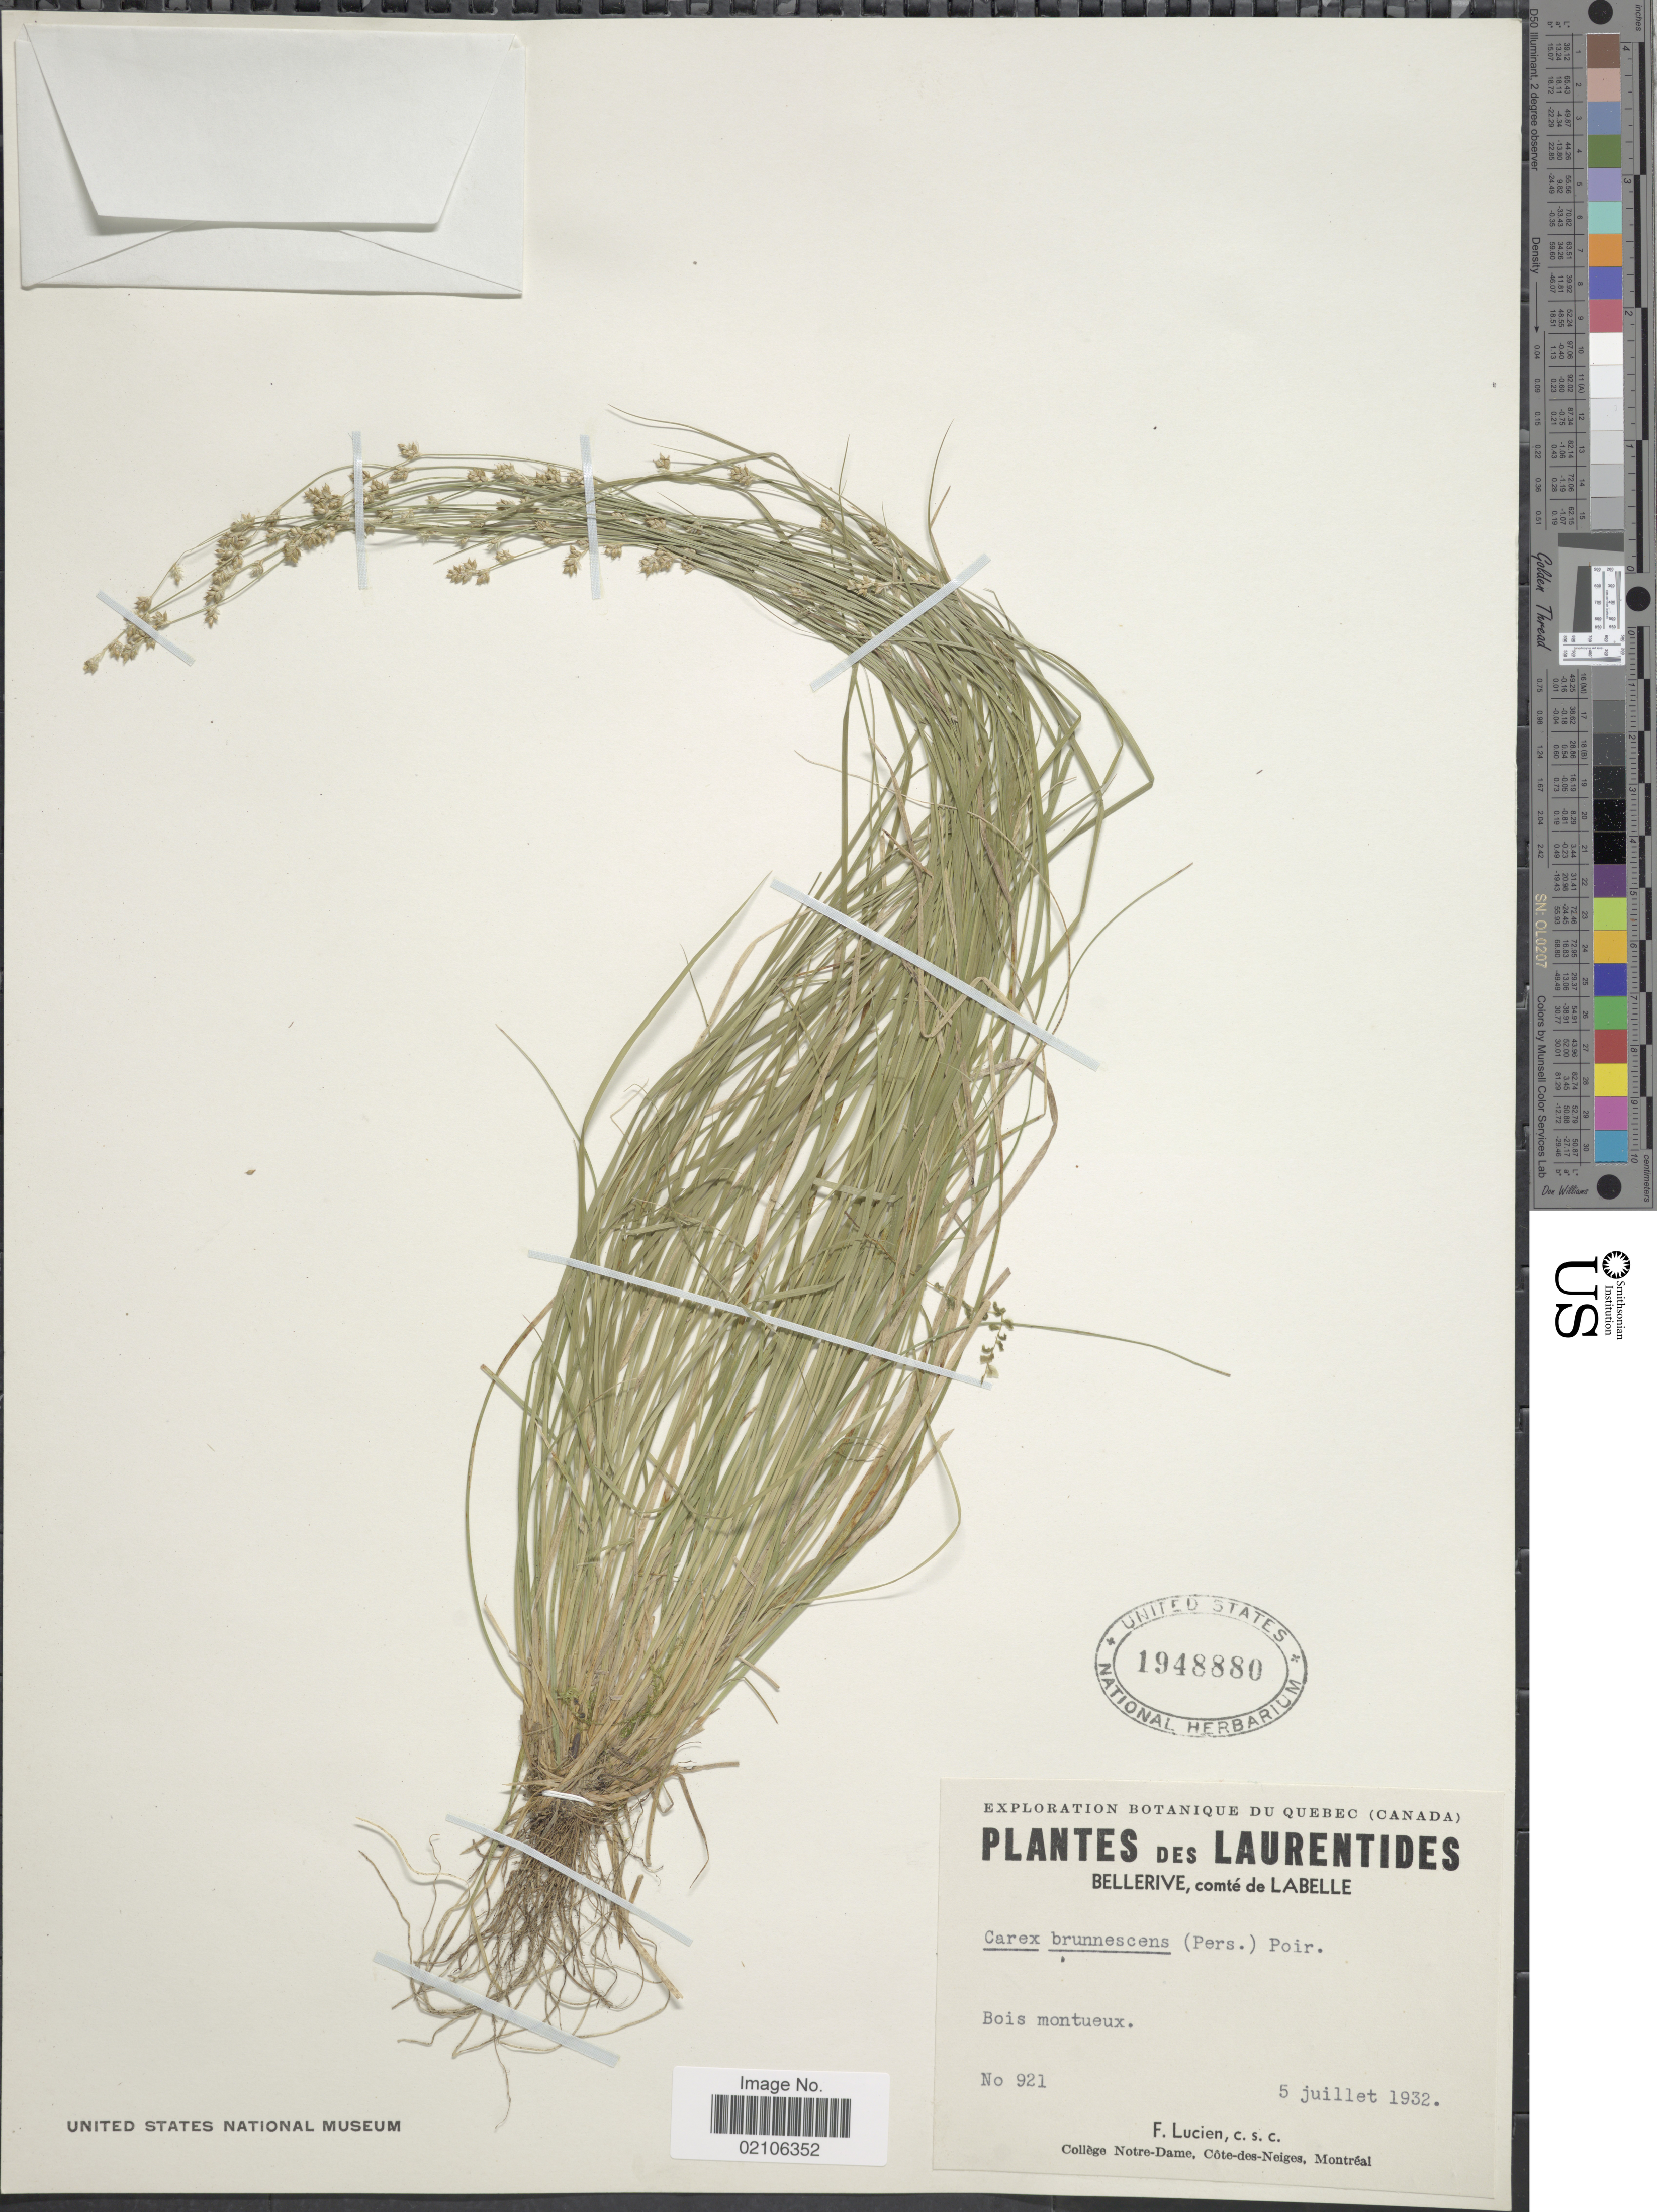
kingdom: Plantae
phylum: Tracheophyta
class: Liliopsida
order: Poales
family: Cyperaceae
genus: Carex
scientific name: Carex brunnescens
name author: (Pers.) Poir.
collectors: F. Lucien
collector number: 921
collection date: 1932-07-05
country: Canada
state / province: Quebec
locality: Botanique du Quebec, des Laurentides, Bellerive, comte de Labelle, bois montueux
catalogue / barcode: US 1948880